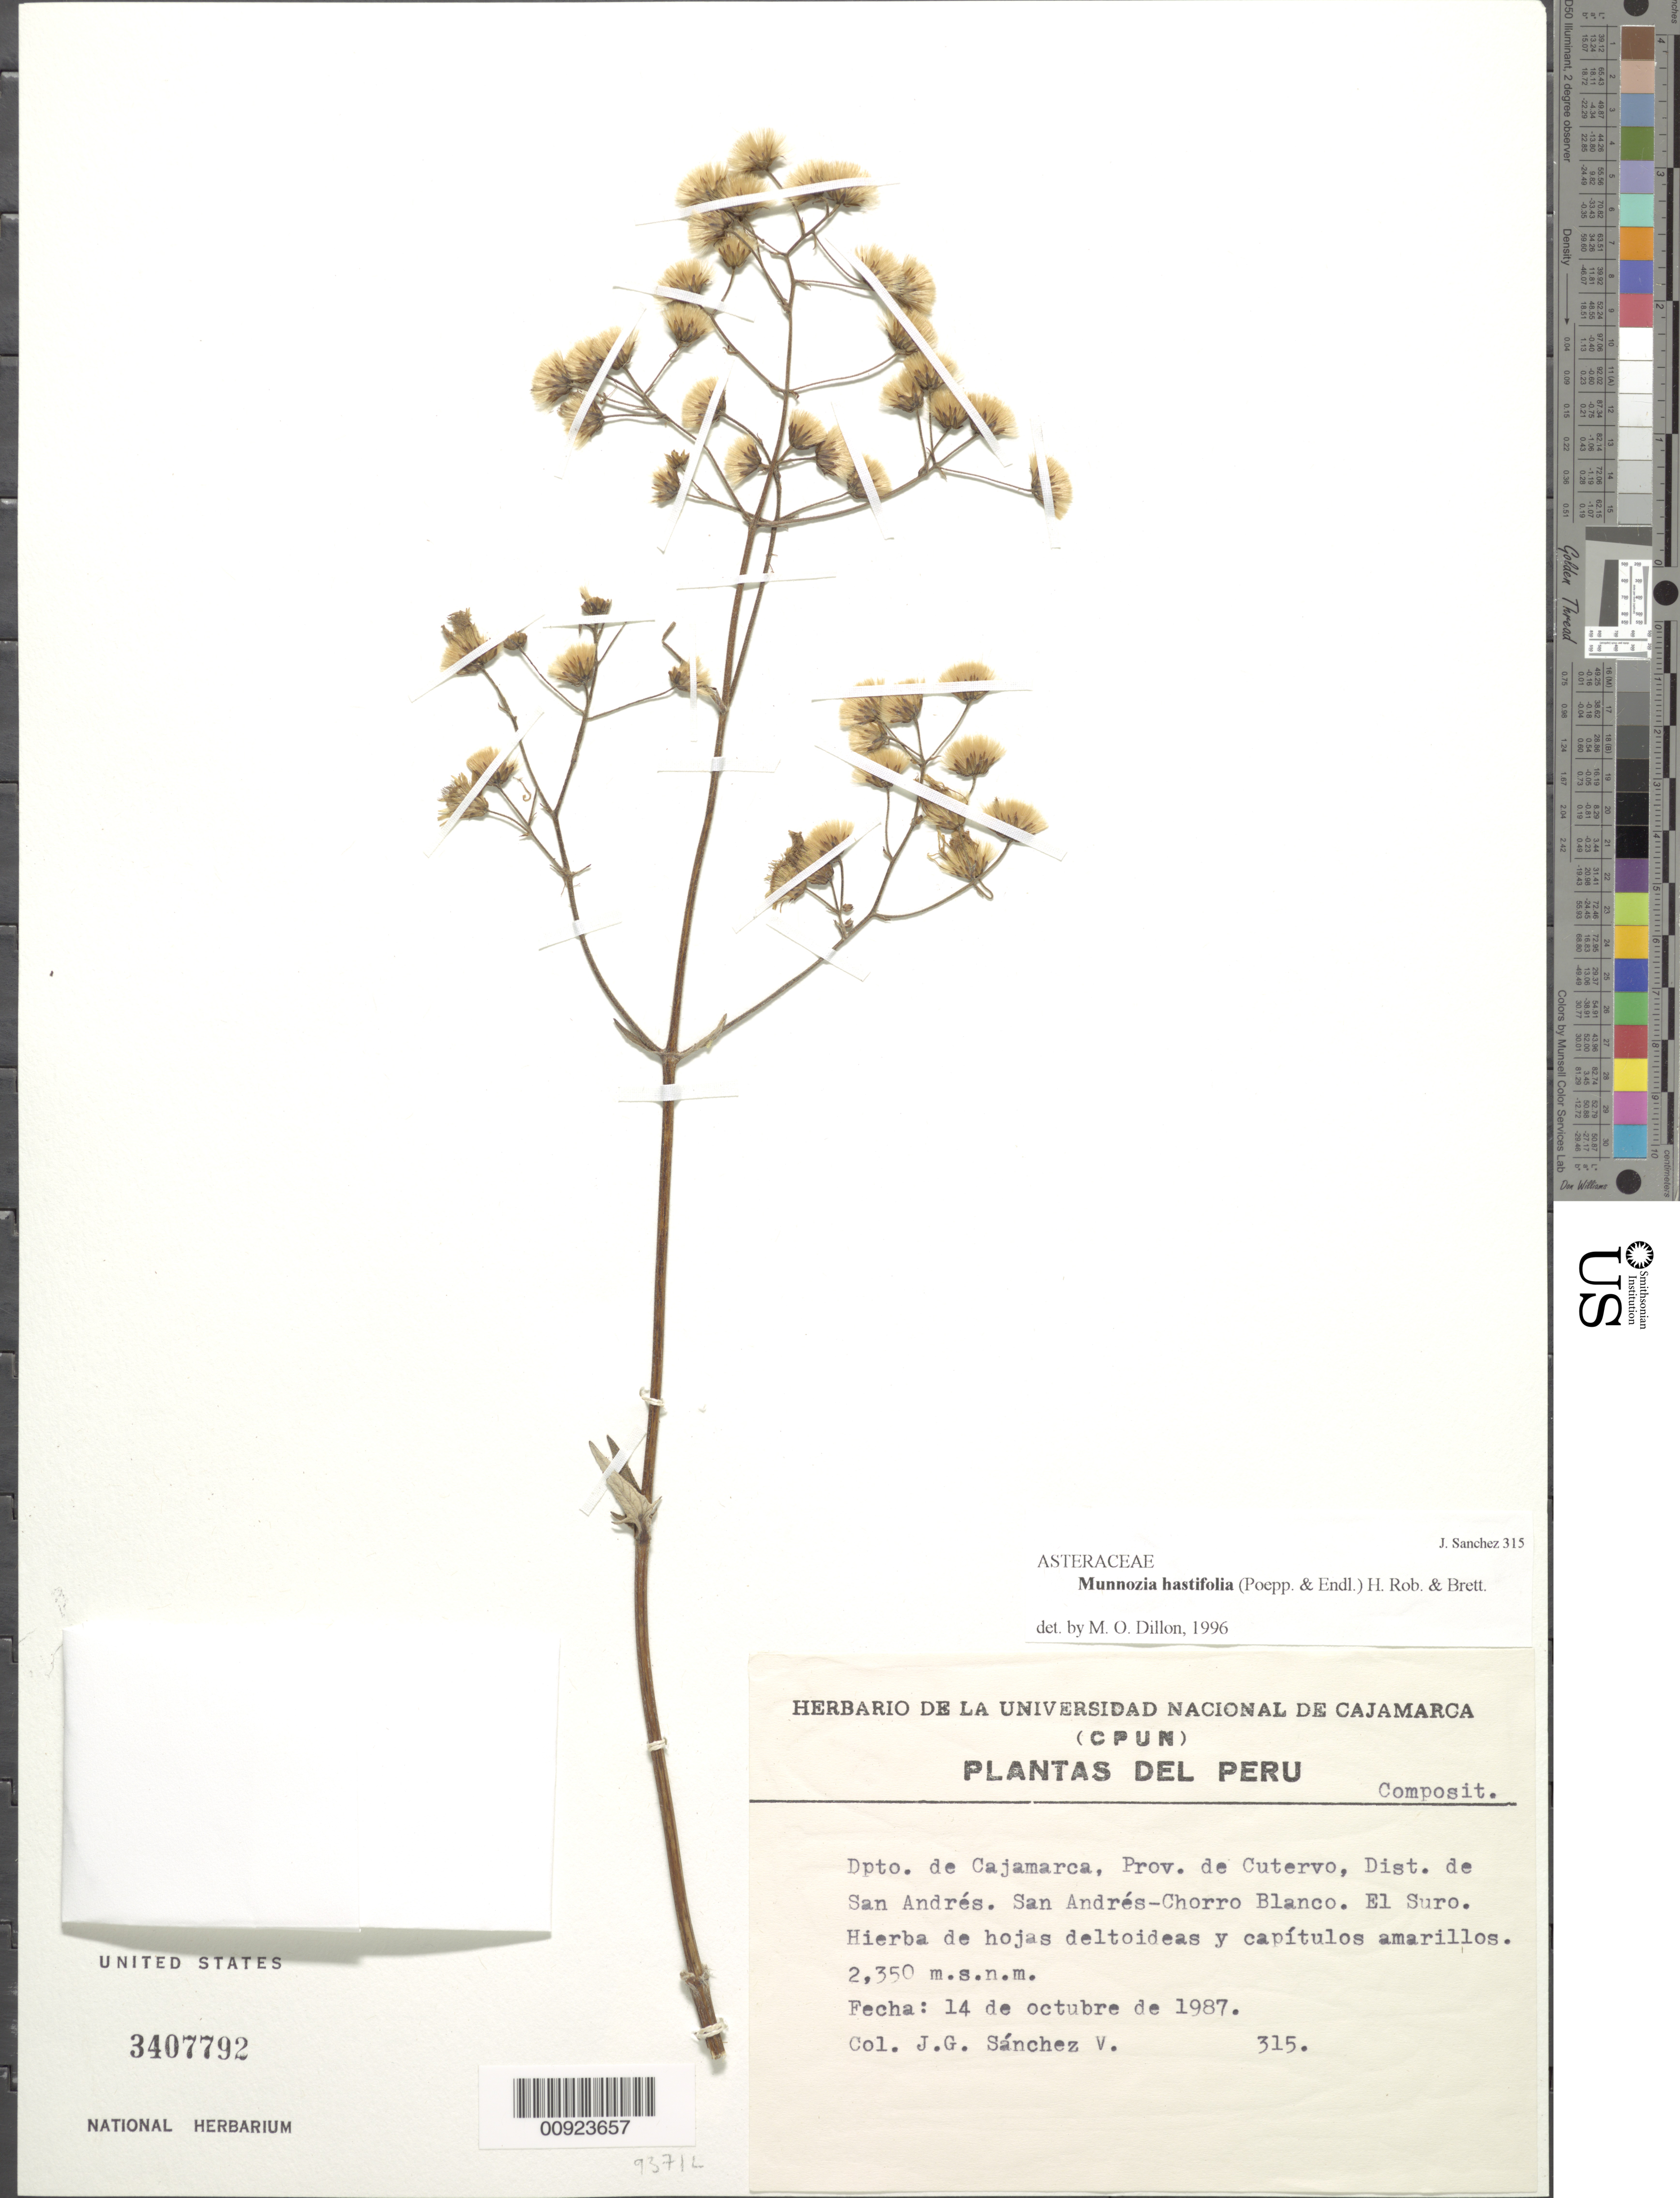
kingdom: Plantae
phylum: Tracheophyta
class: Magnoliopsida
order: Asterales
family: Asteraceae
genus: Munnozia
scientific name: Munnozia hastifolia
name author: (Poepp.) H. Rob. & Brettell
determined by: Dillon, M. O.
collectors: J. Sanchez-Vega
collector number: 315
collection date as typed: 14 October 1987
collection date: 1987-10-14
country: Peru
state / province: Cajamarca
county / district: Cutervo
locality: San Andrés; San Andrés-Chorro Blanco. El Suro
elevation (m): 2350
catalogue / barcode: US 3407792